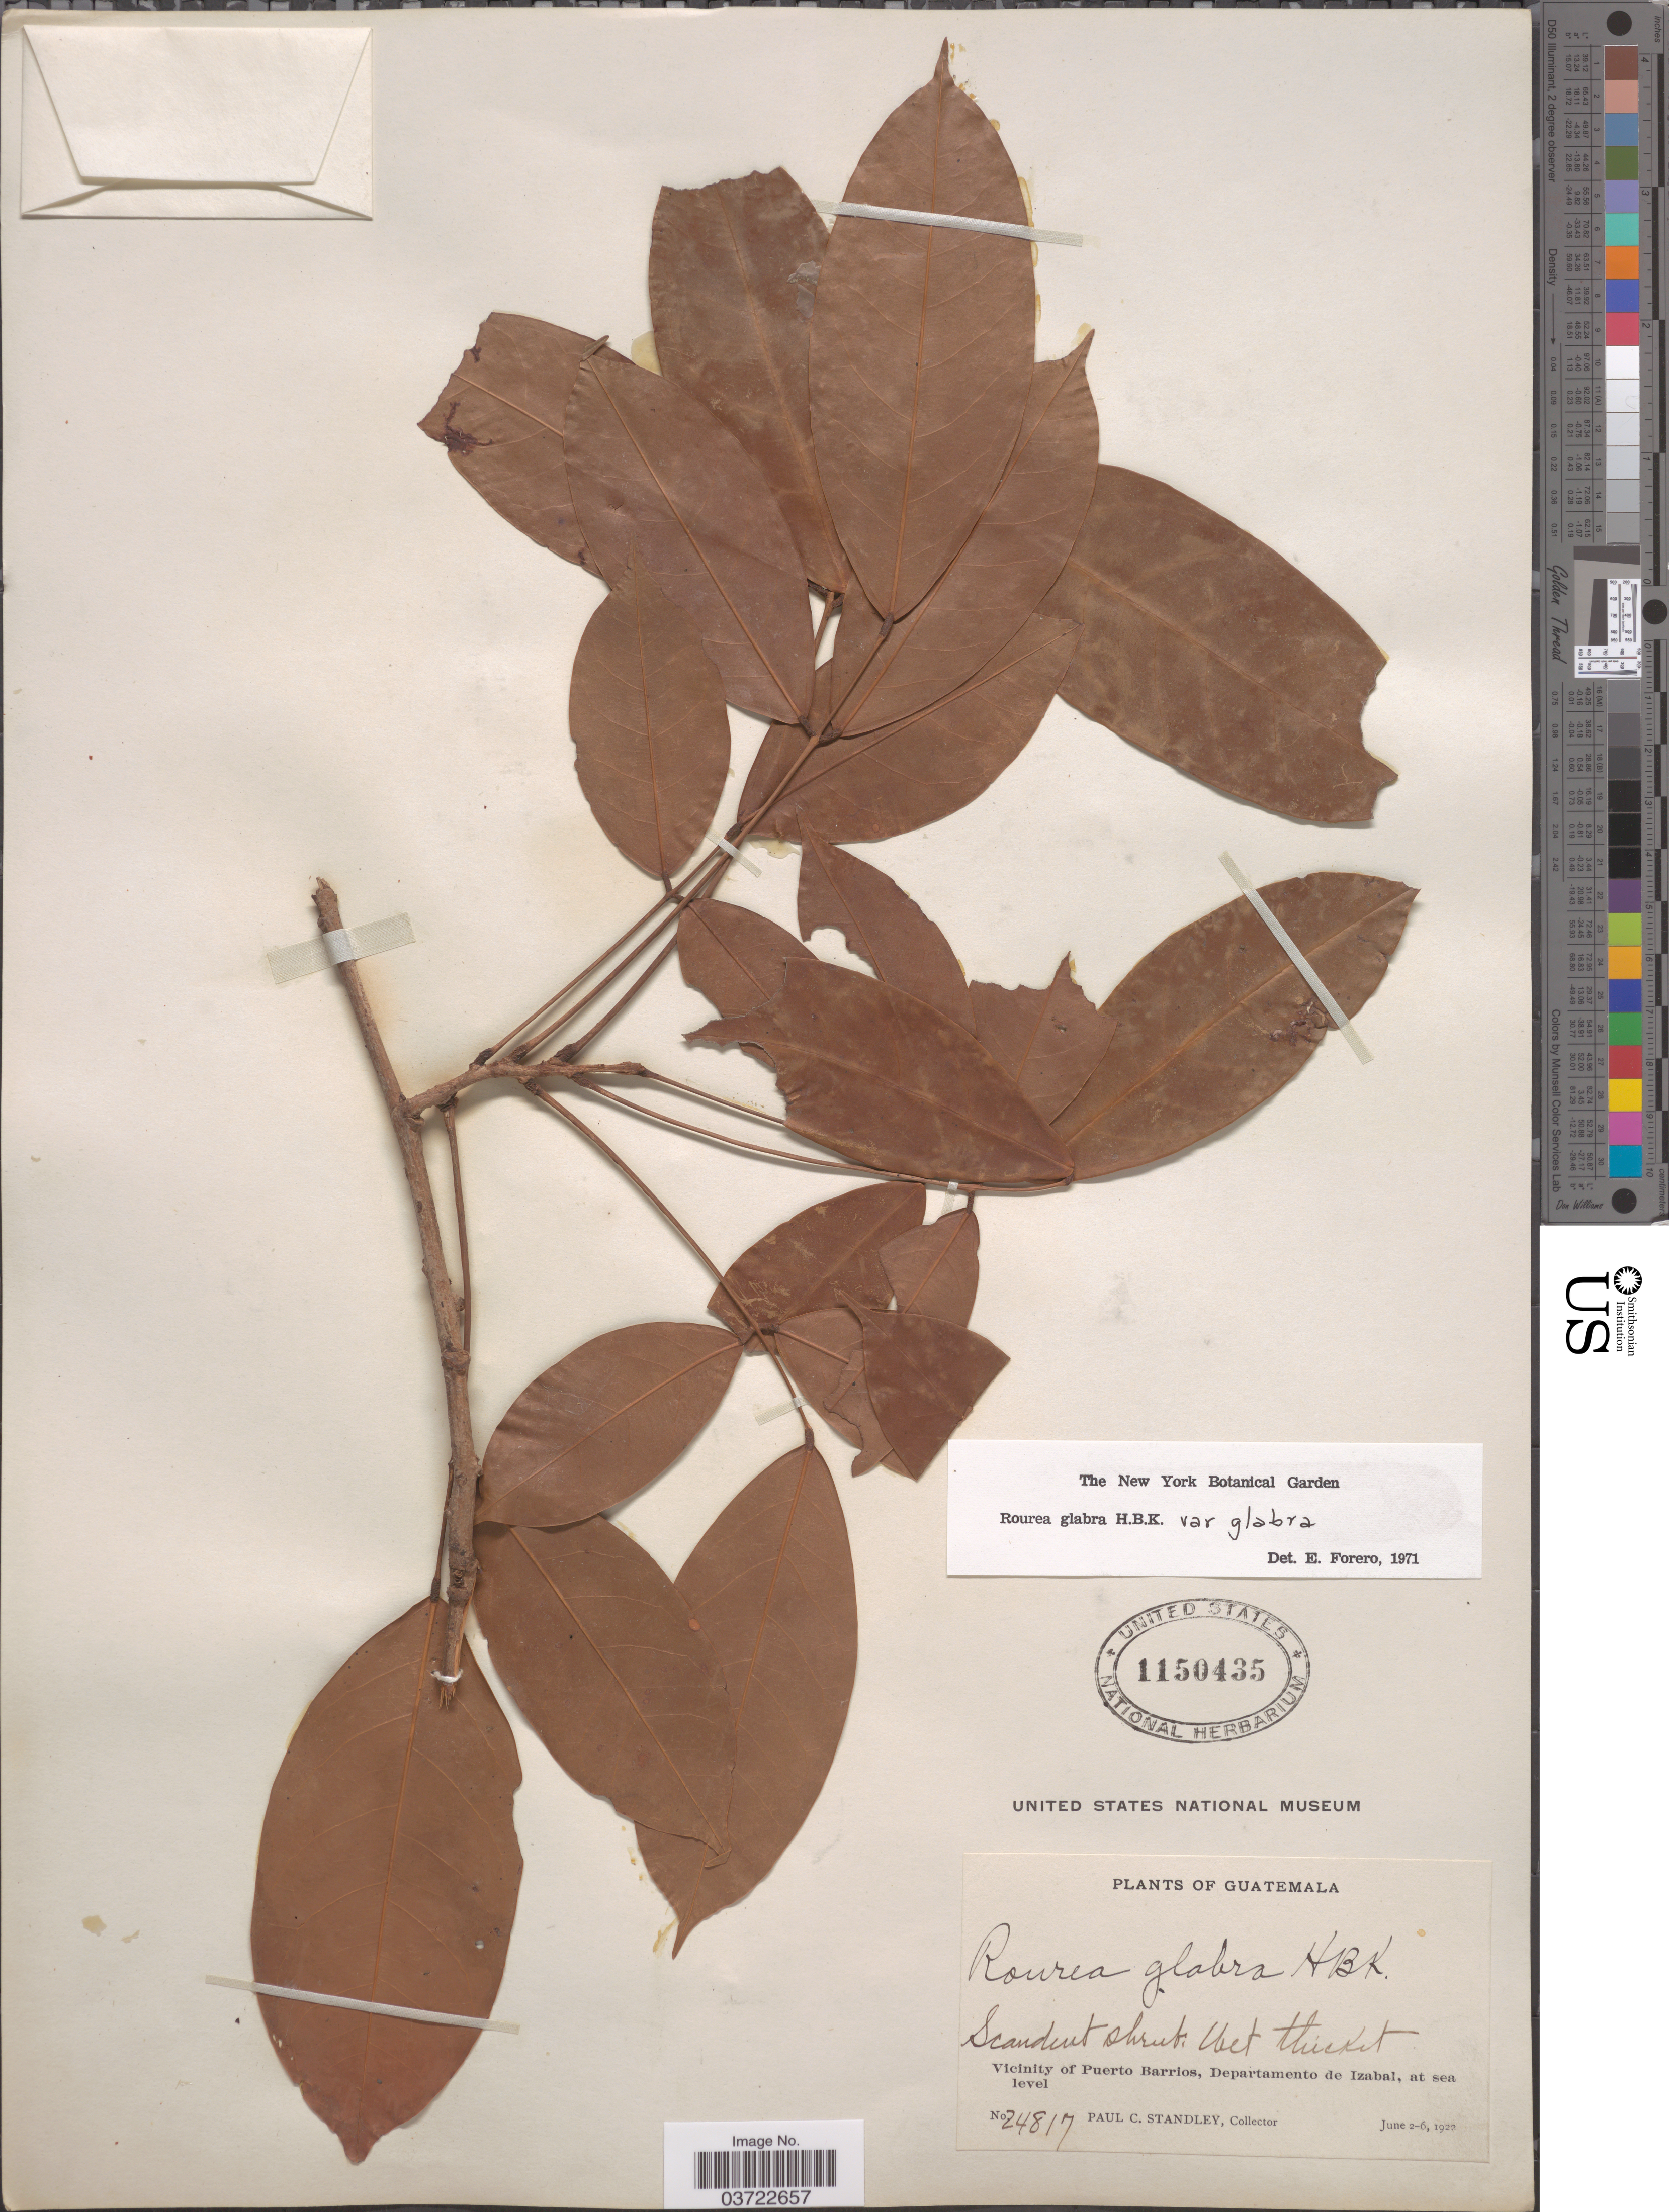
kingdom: Plantae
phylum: Tracheophyta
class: Magnoliopsida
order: Oxalidales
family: Connaraceae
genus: Rourea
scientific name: Rourea glabra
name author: Kunth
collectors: P. C. Standley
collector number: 24817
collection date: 1922-06-02/1922-06-06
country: Guatemala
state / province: Izabal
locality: Vicinity of Puerto Barrios, Departamento de Izabal.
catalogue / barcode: US 1150435